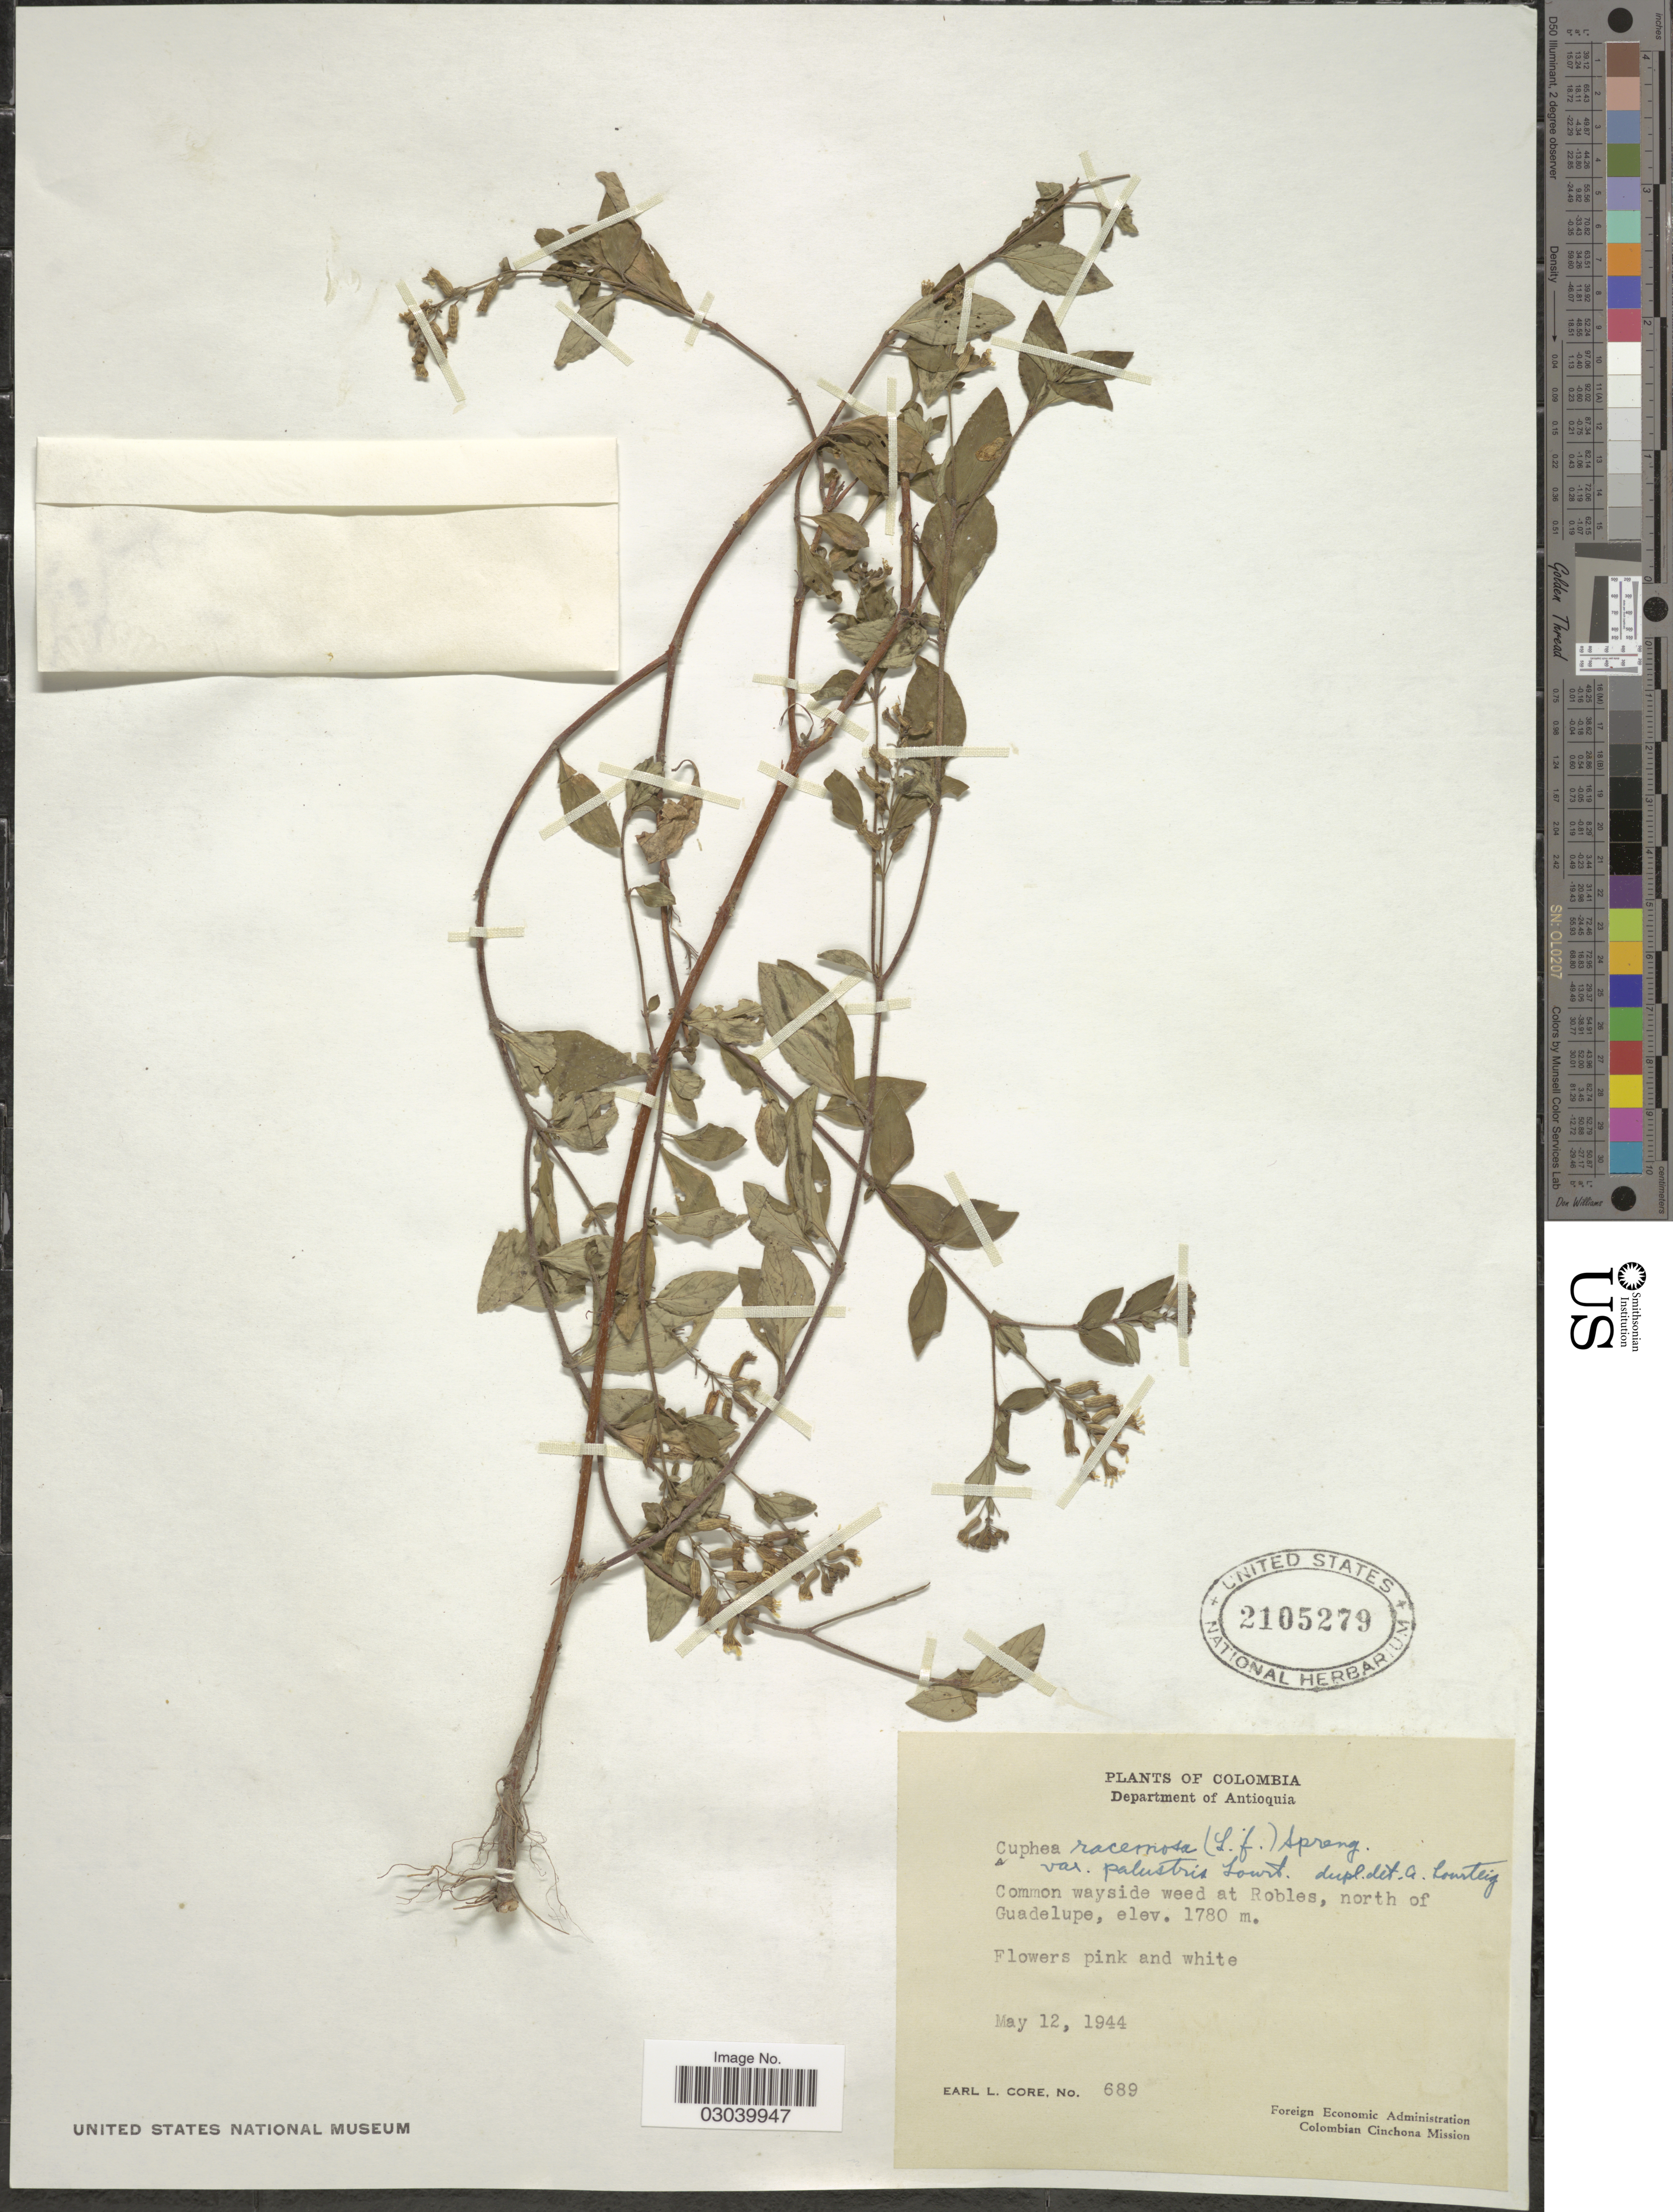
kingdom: Plantae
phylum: Tracheophyta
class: Magnoliopsida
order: Myrtales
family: Lythraceae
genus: Cuphea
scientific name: Cuphea racemosa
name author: (L. f.) Spreng.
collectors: E. L. Core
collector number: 689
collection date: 1944-05-12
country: Colombia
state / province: Antioquia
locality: Common wayside weed at Robles, north of Guadelupe.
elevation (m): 1780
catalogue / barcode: US 2105279